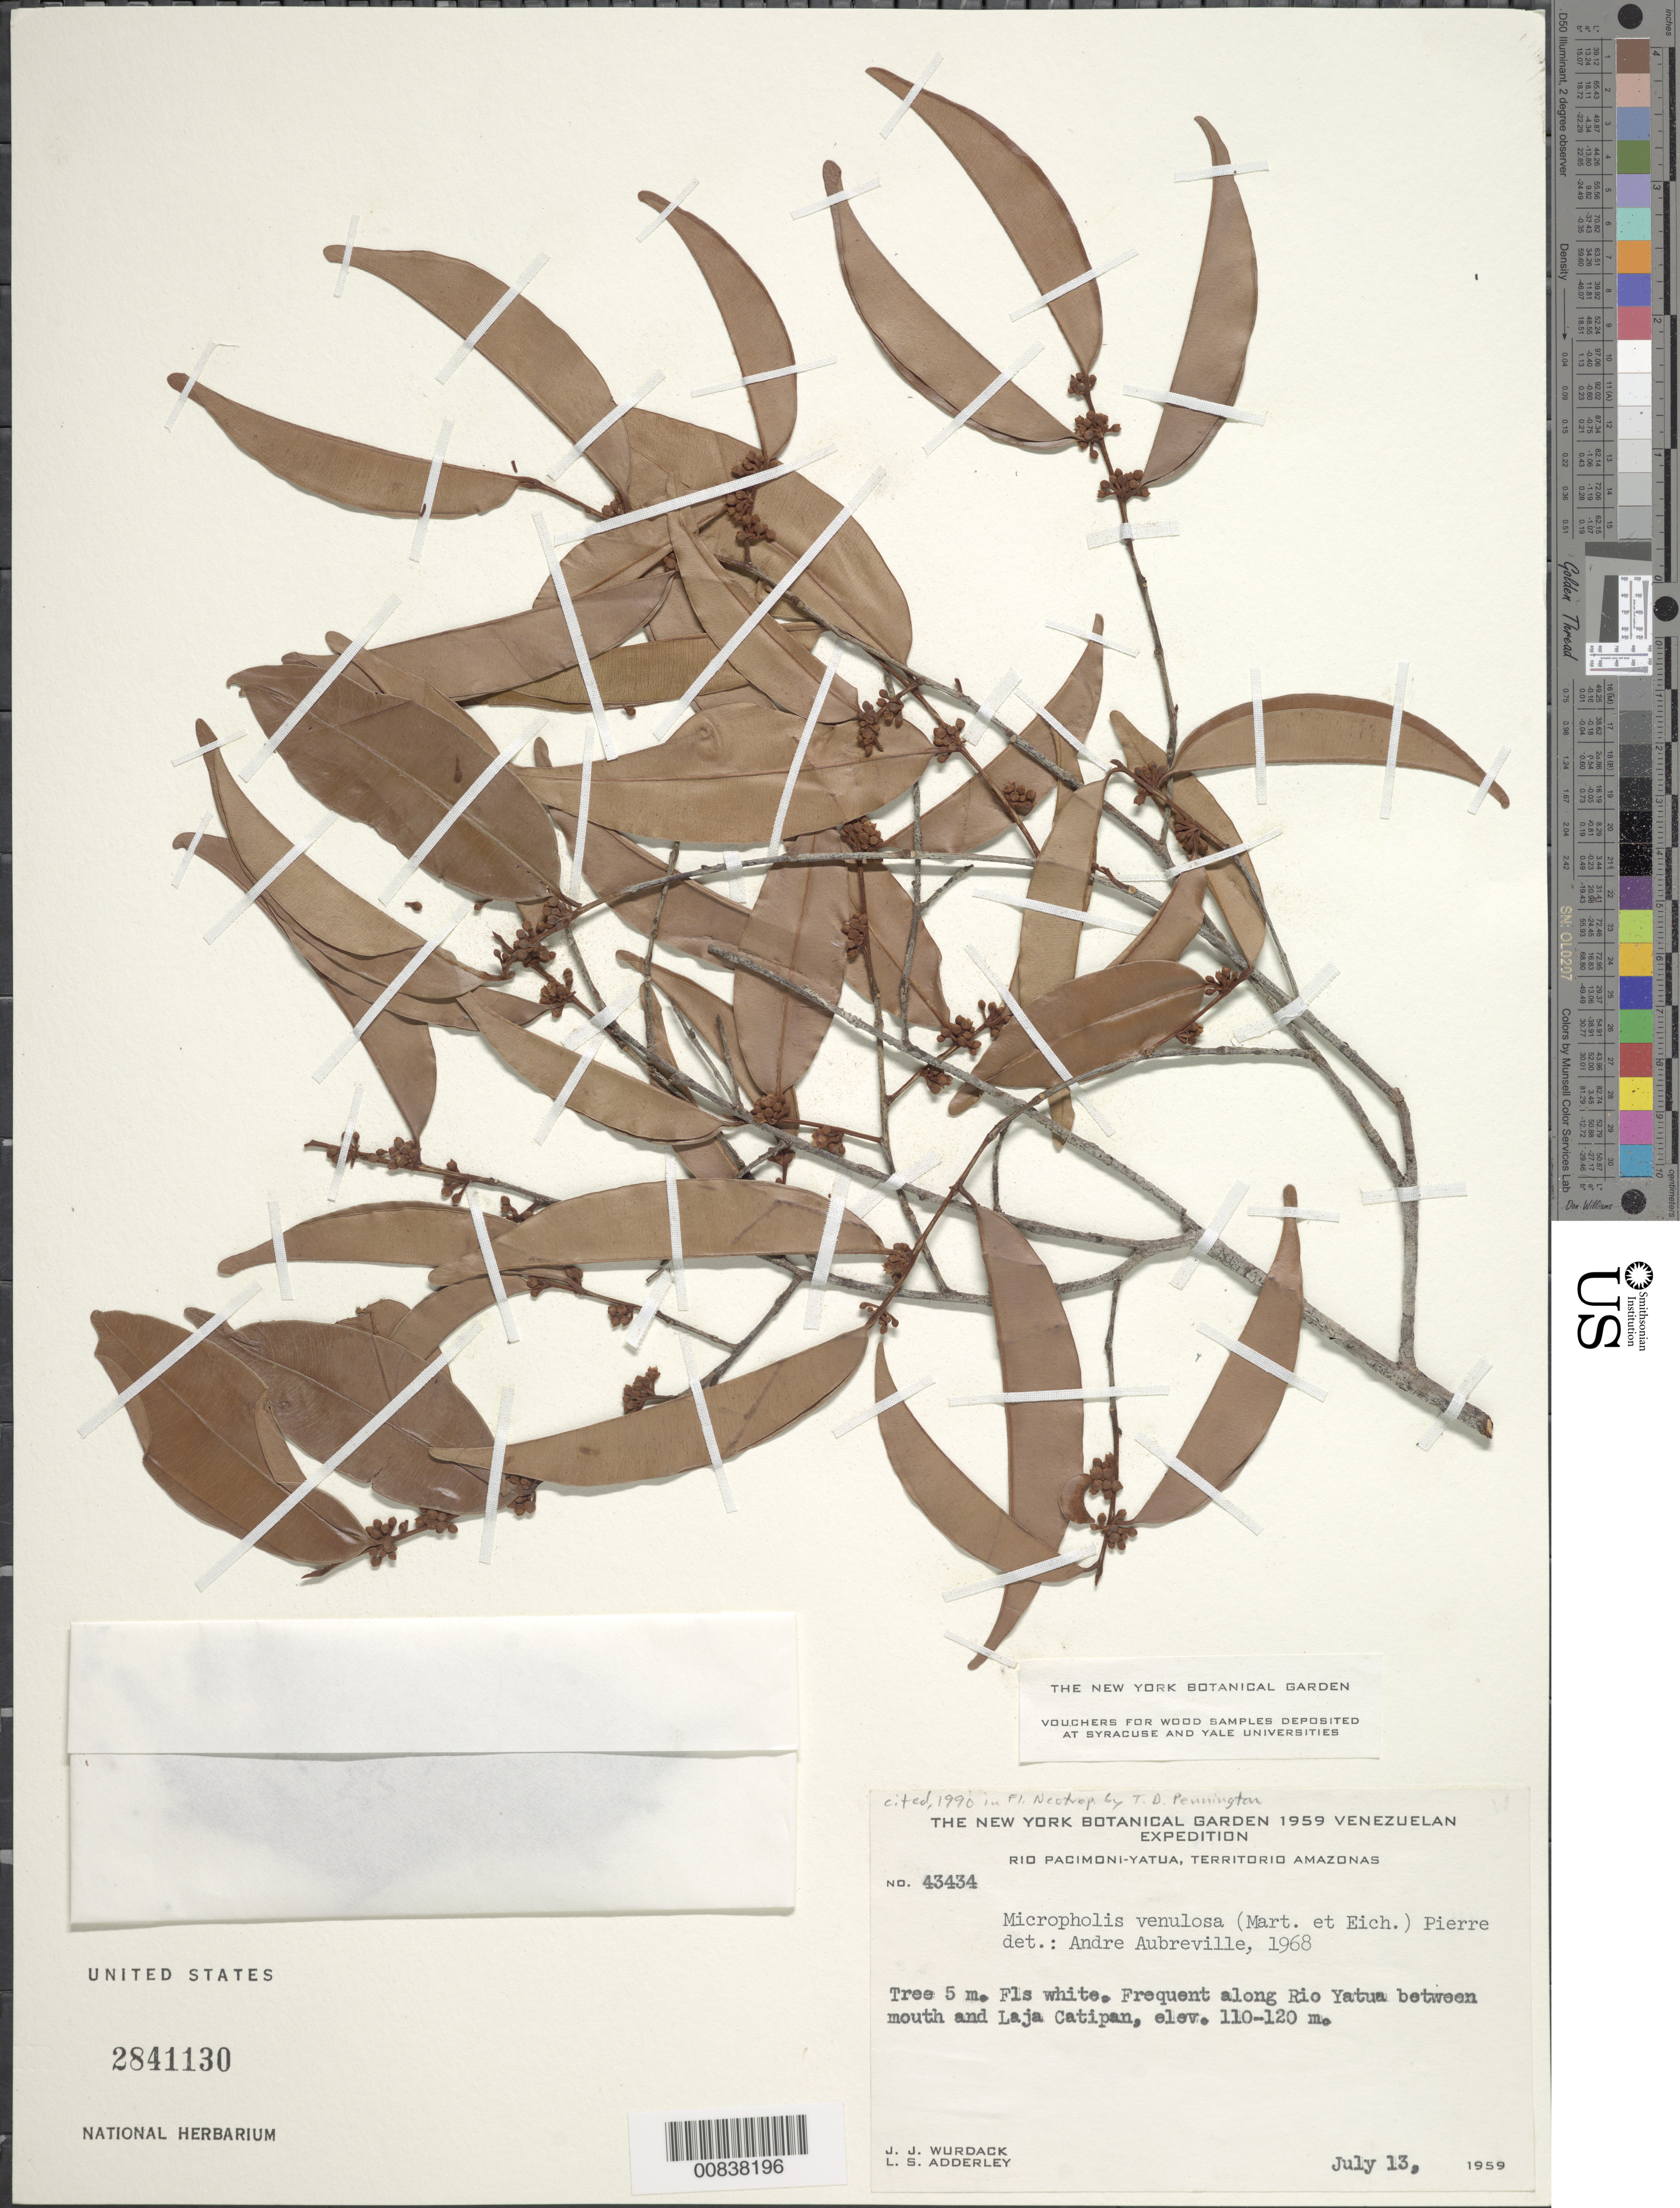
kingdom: Plantae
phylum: Tracheophyta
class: Magnoliopsida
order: Ericales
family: Sapotaceae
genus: Micropholis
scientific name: Micropholis venulosa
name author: (Mart. & Eichler) Pierre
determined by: Aubréville, André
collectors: J. J. Wurdack & L. S. Adderley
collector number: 43434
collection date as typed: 13-Jul-59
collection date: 1959-07-13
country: Venezuela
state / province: Amazonas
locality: Río Yatua, between mouth and Laja Catipan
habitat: Along river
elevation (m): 110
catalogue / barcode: US 2841130